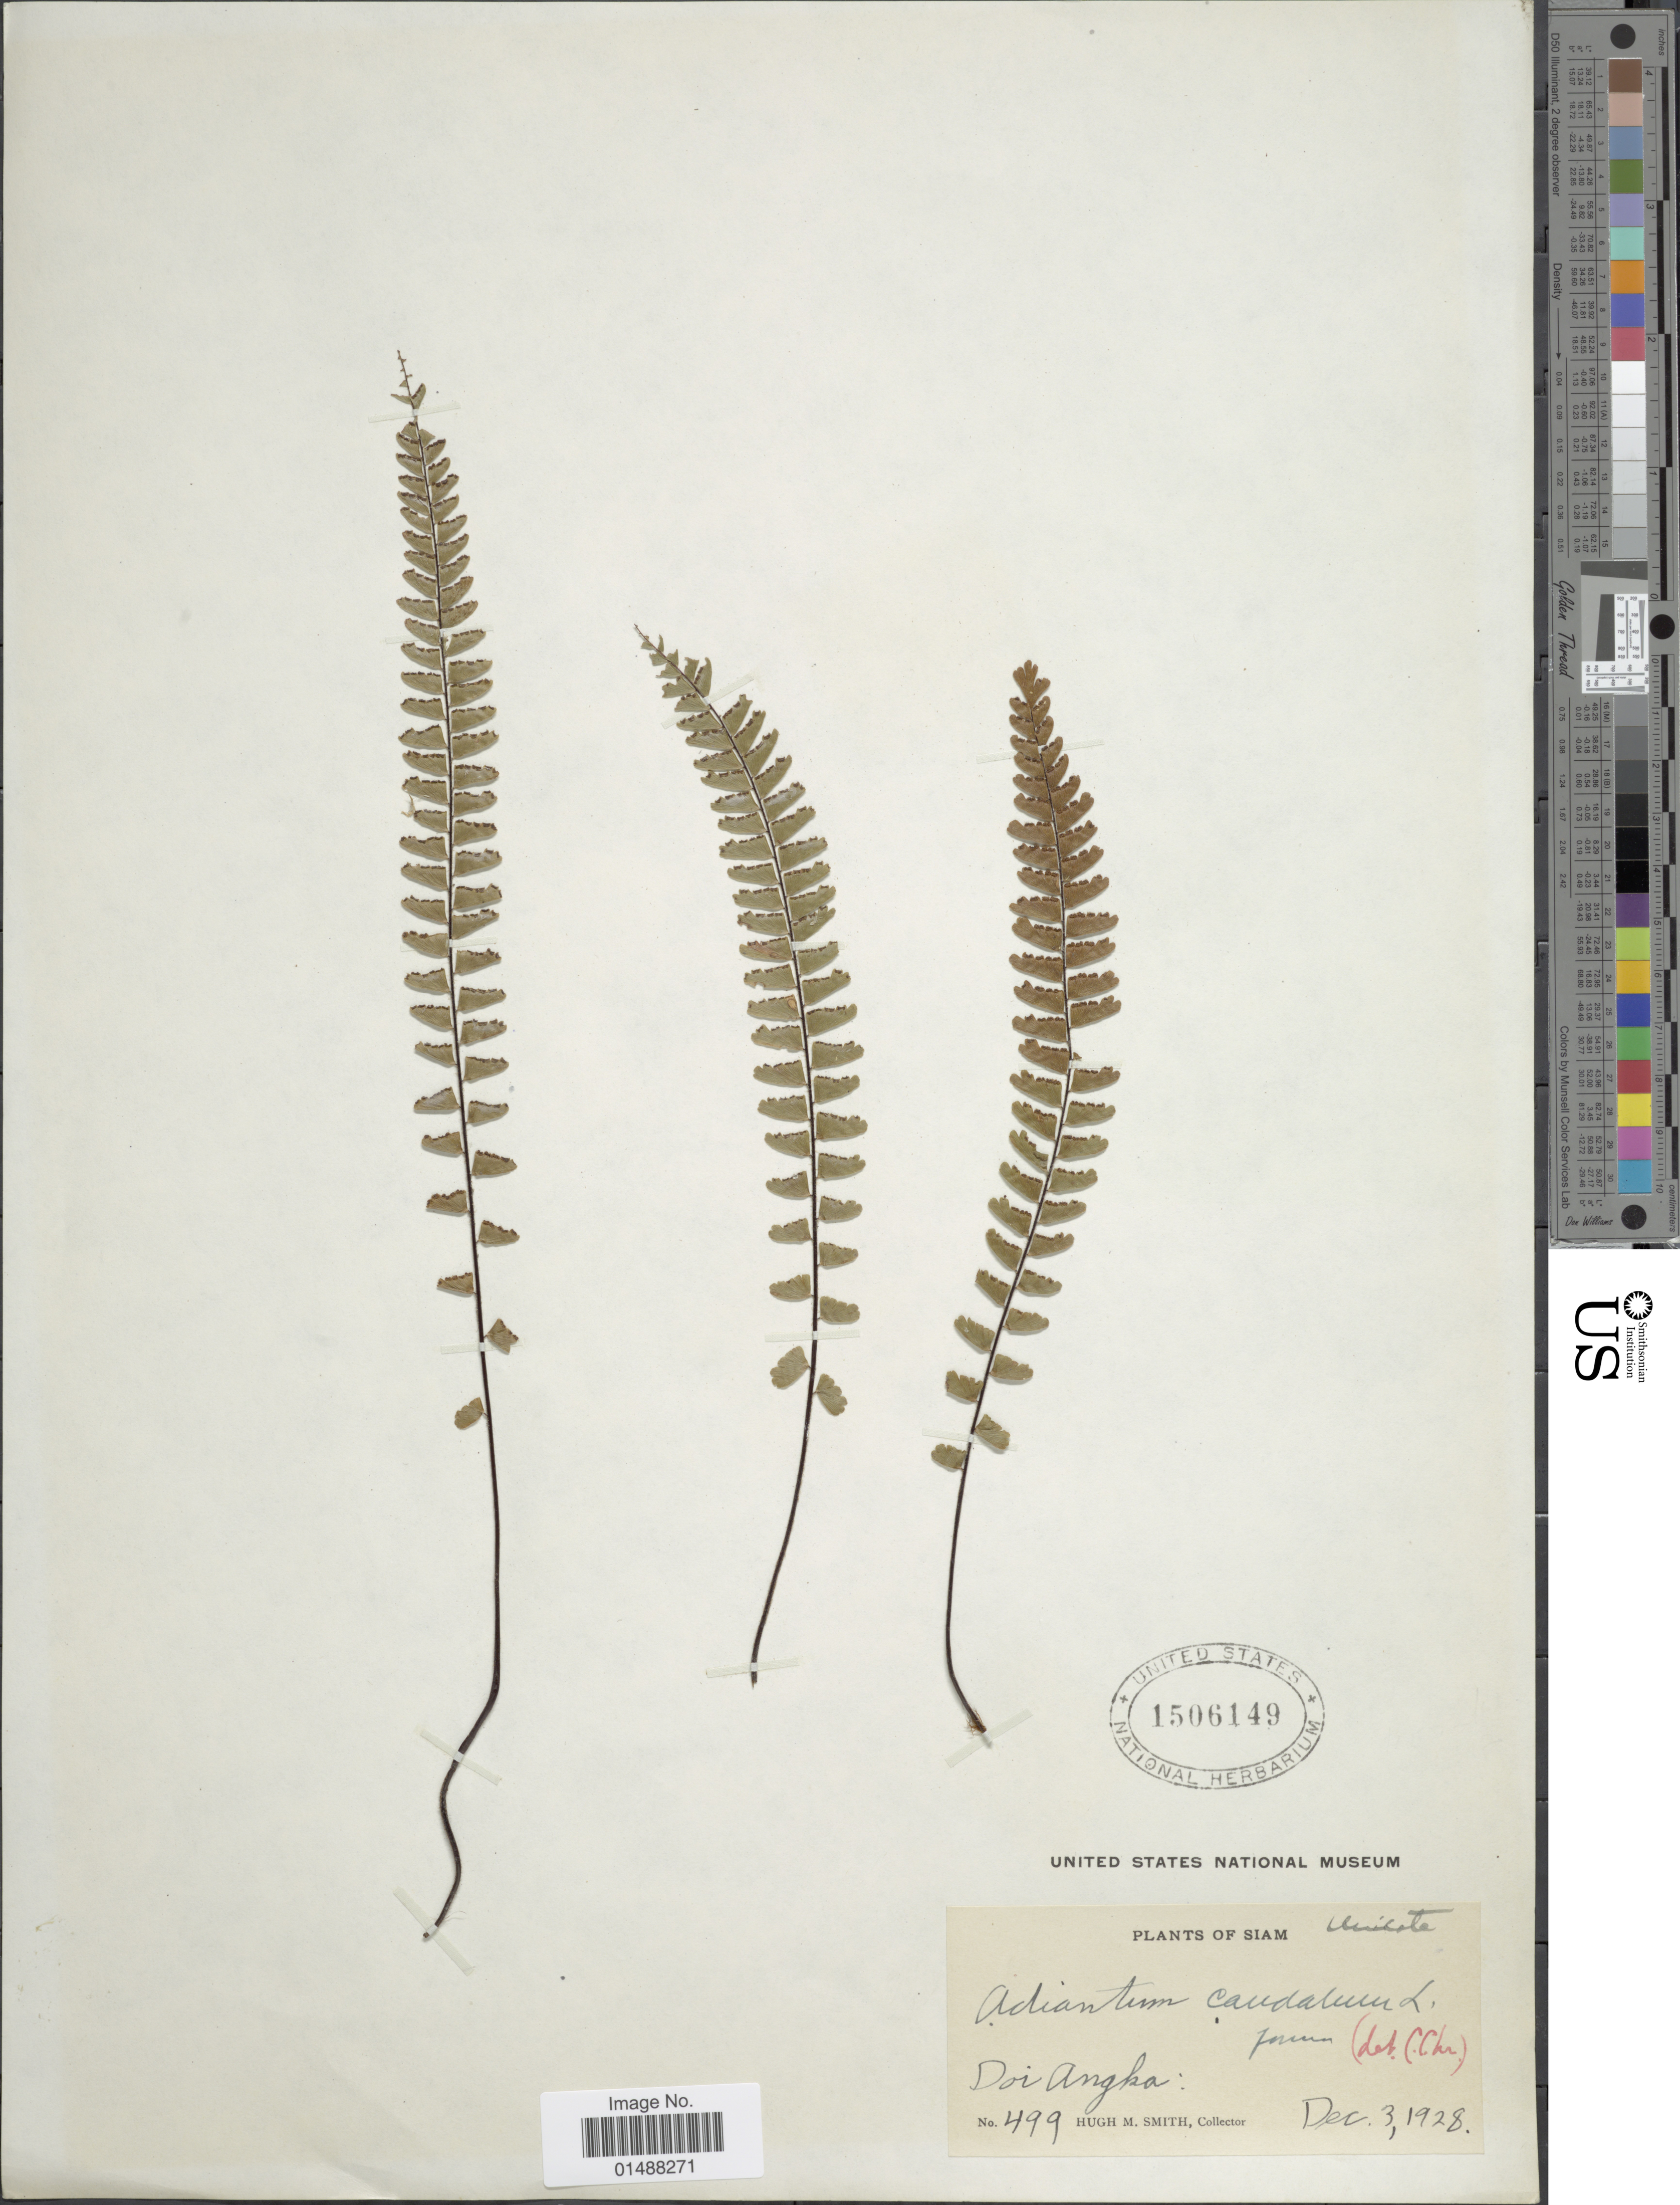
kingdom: Plantae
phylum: Tracheophyta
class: Polypodiopsida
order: Polypodiales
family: Pteridaceae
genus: Adiantum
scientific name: Adiantum caudatum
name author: L.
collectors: H. M. Smith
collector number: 499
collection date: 1928-12-03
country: Thailand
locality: Doi Angka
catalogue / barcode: US 1506149